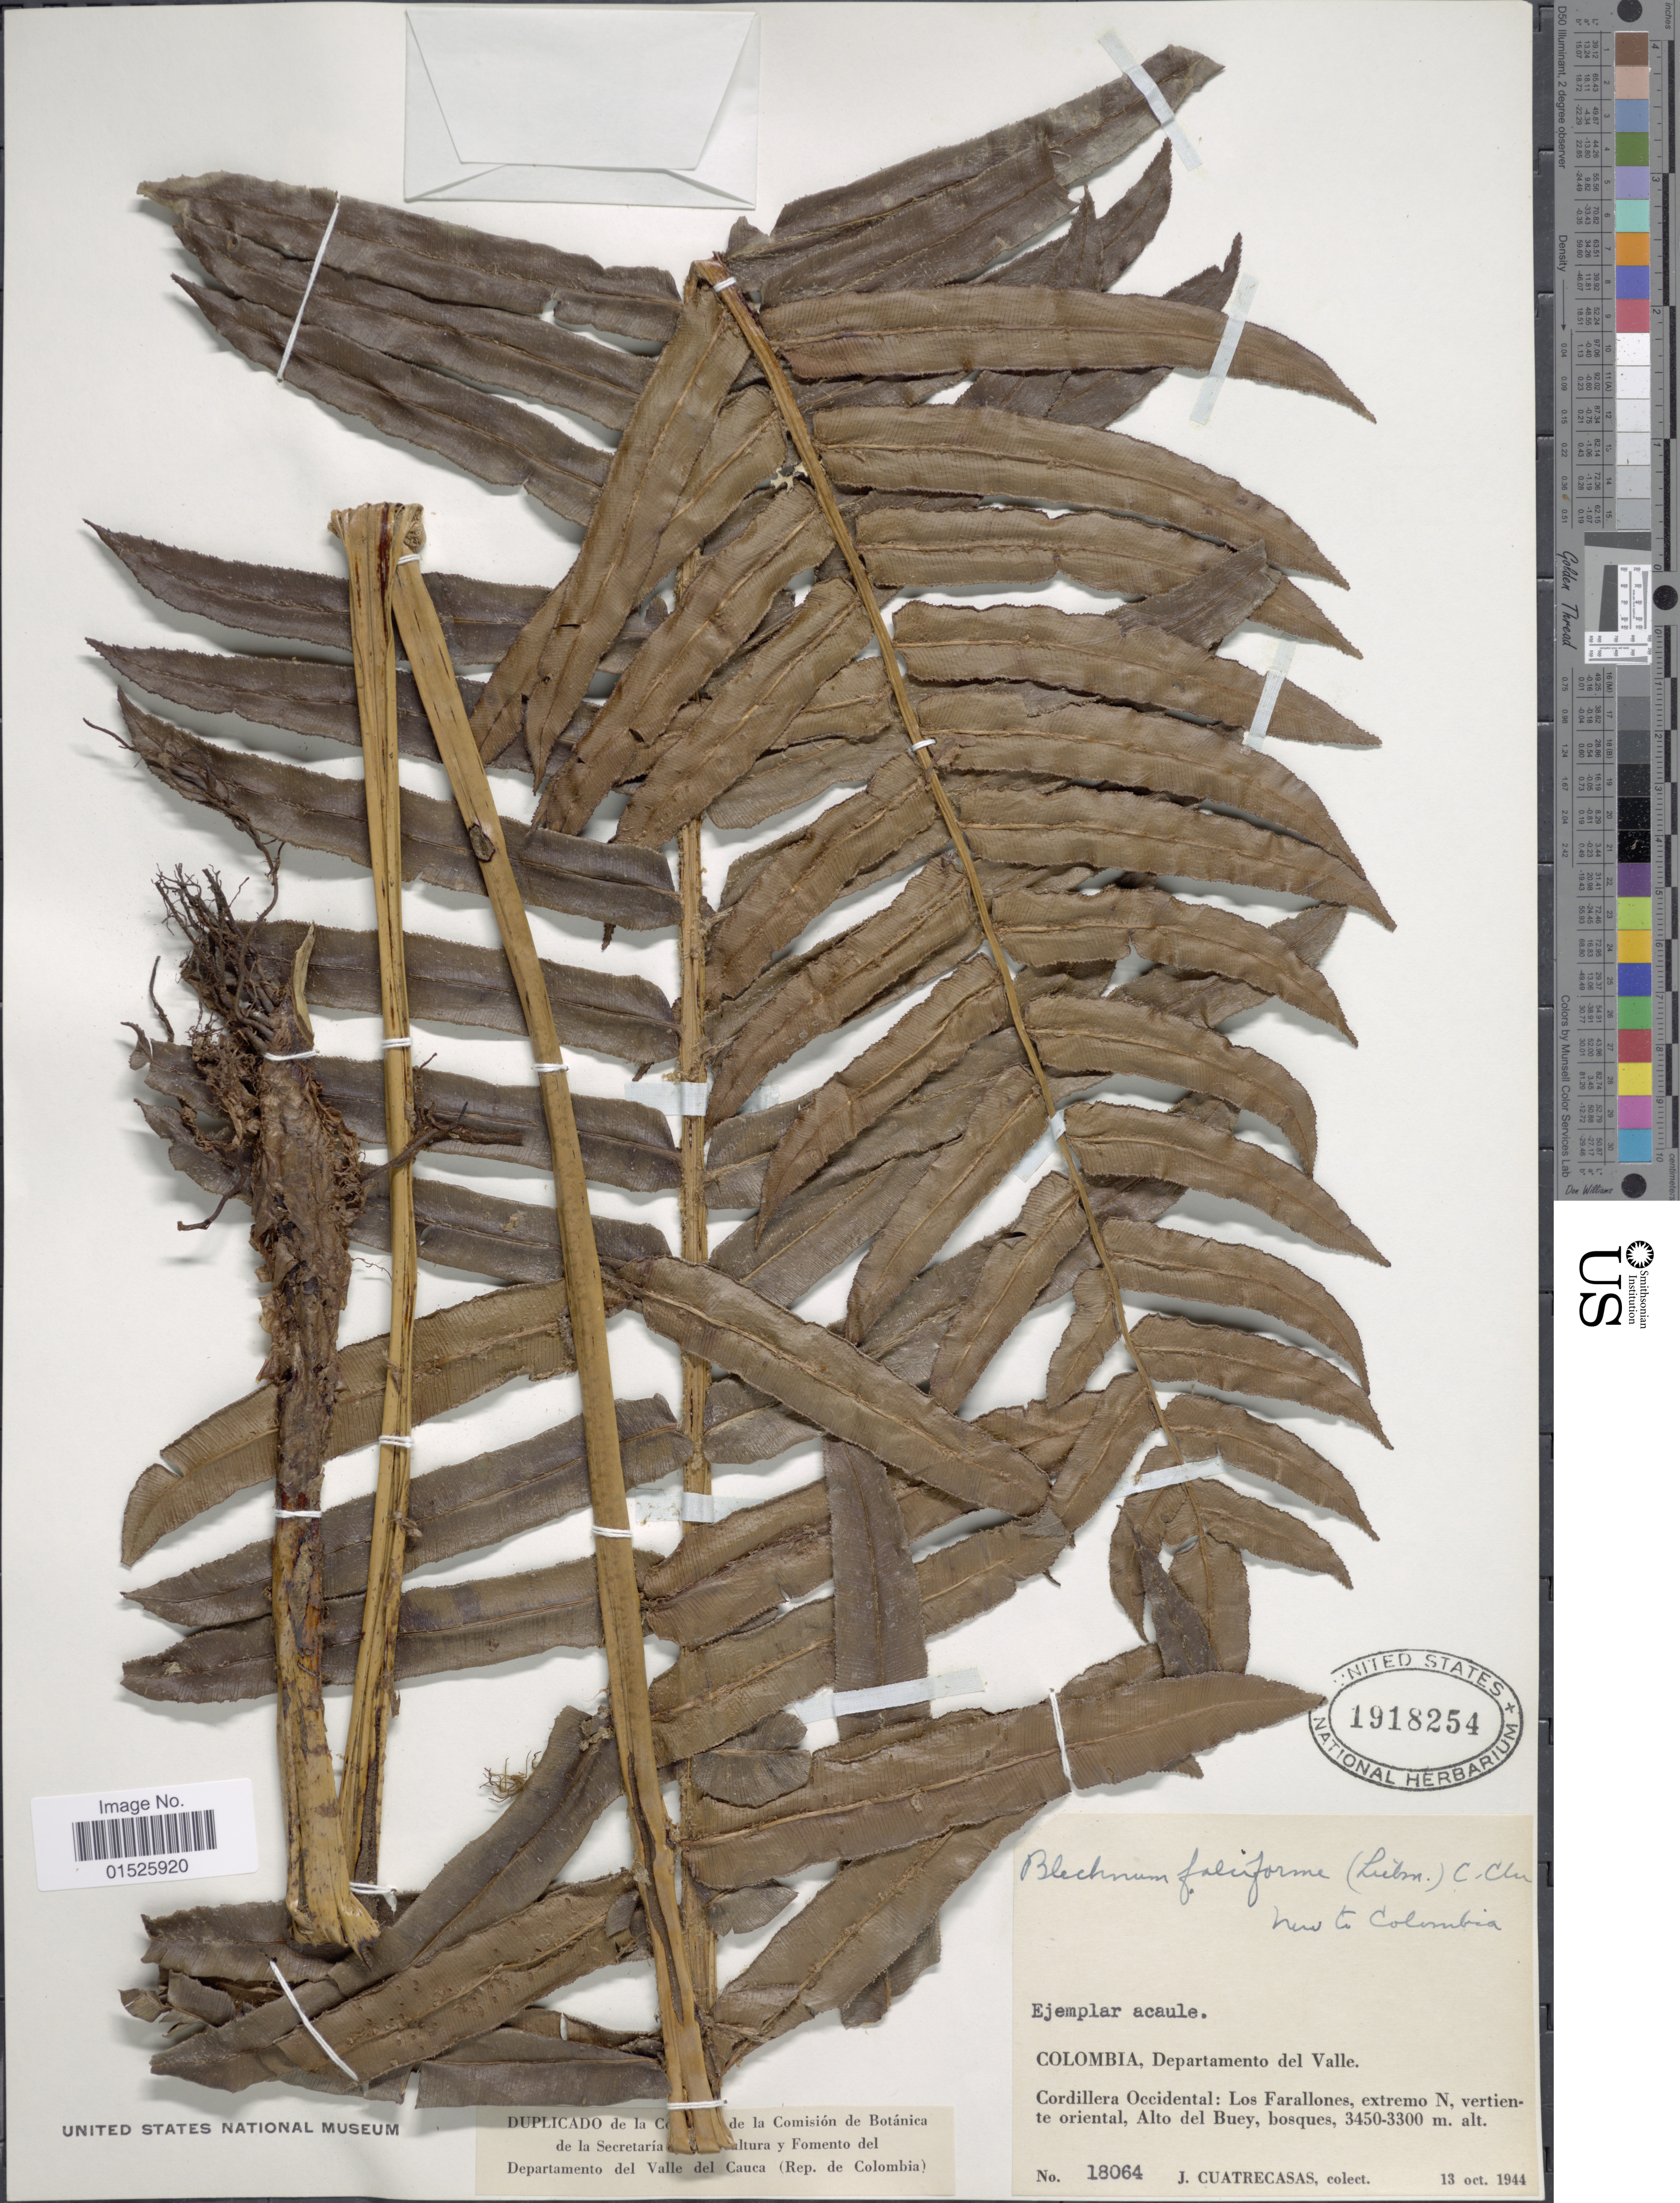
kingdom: Plantae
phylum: Tracheophyta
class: Polypodiopsida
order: Polypodiales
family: Blechnaceae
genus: Blechnum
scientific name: Blechnum falciforme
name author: (Liebm.) C. Chr.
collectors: J. Cuatrecasas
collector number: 18064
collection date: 1944-10-13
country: Colombia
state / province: Valle del Cauca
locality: Departamento del Valle. Cordillera Occidental: Los Farallones, extremo N, vertiente oriental, Alto del Buey, bosques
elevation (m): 3300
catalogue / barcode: US 1918254